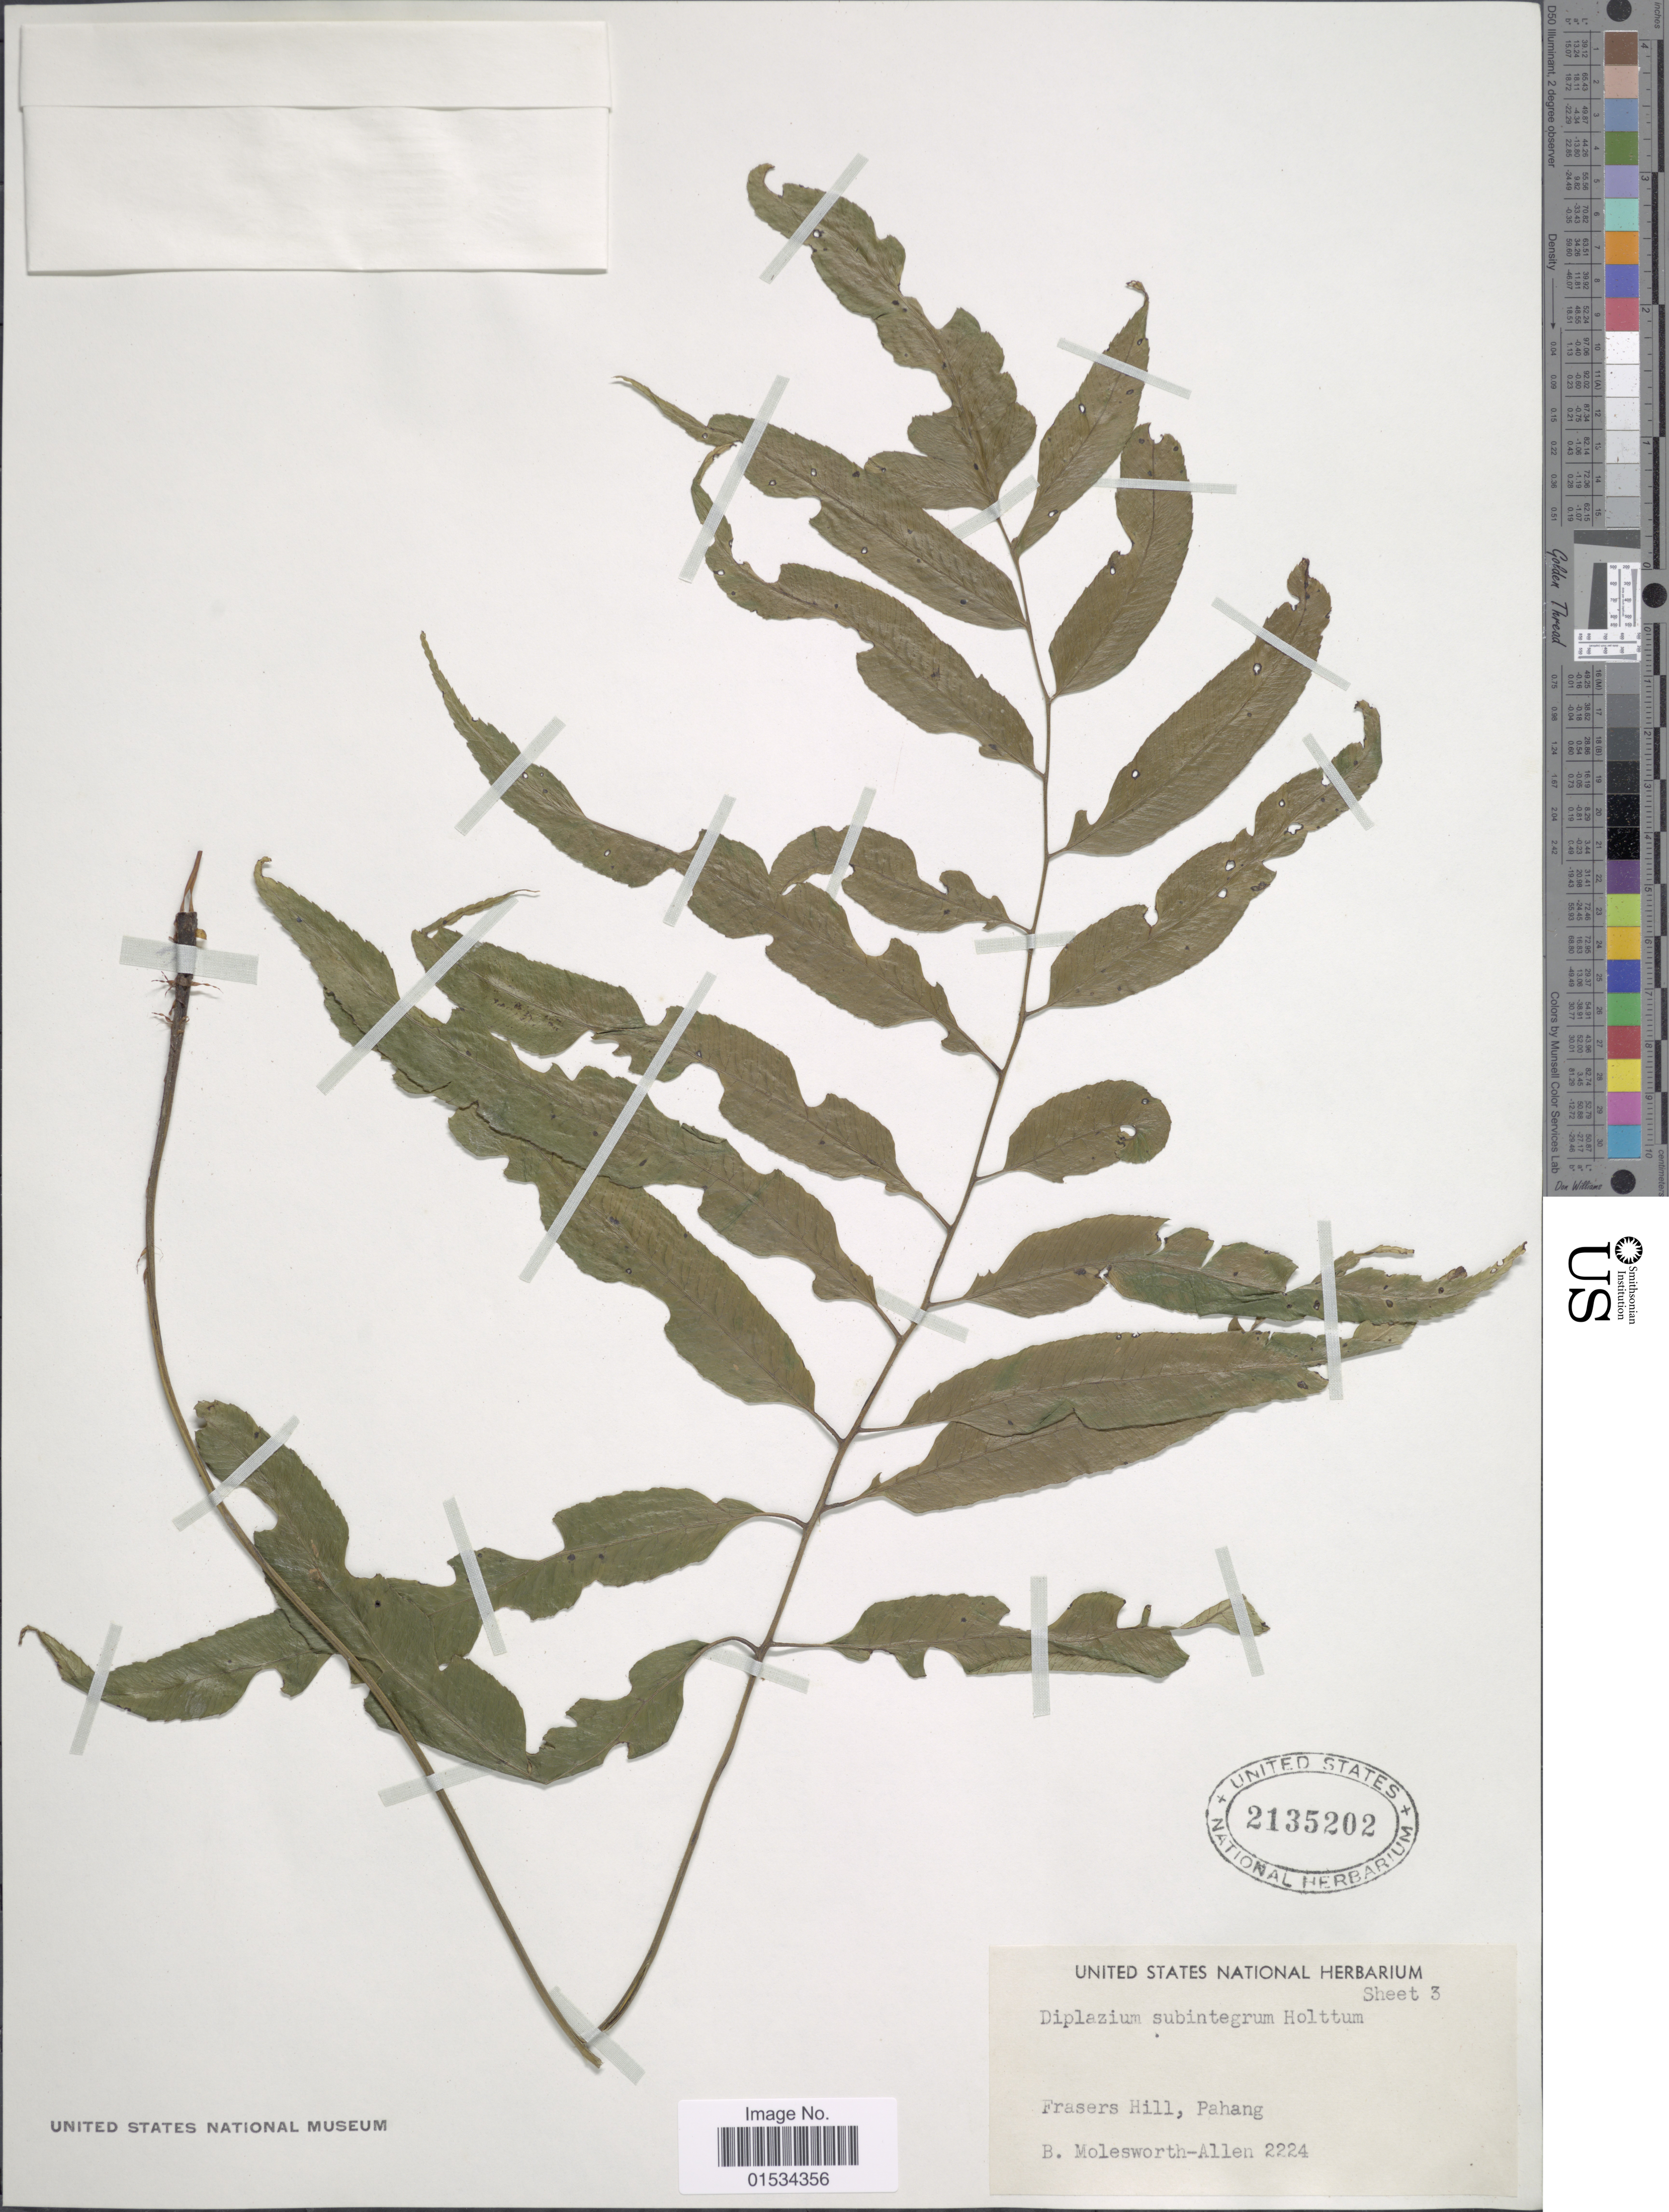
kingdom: Plantae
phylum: Tracheophyta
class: Polypodiopsida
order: Polypodiales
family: Athyriaceae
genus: Diplazium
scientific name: Diplazium subintegrum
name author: Holttum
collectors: B. E. G. Molesworth-Allen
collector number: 2224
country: Malaysia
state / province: Pahang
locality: Fraser Hill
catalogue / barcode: US 2135202